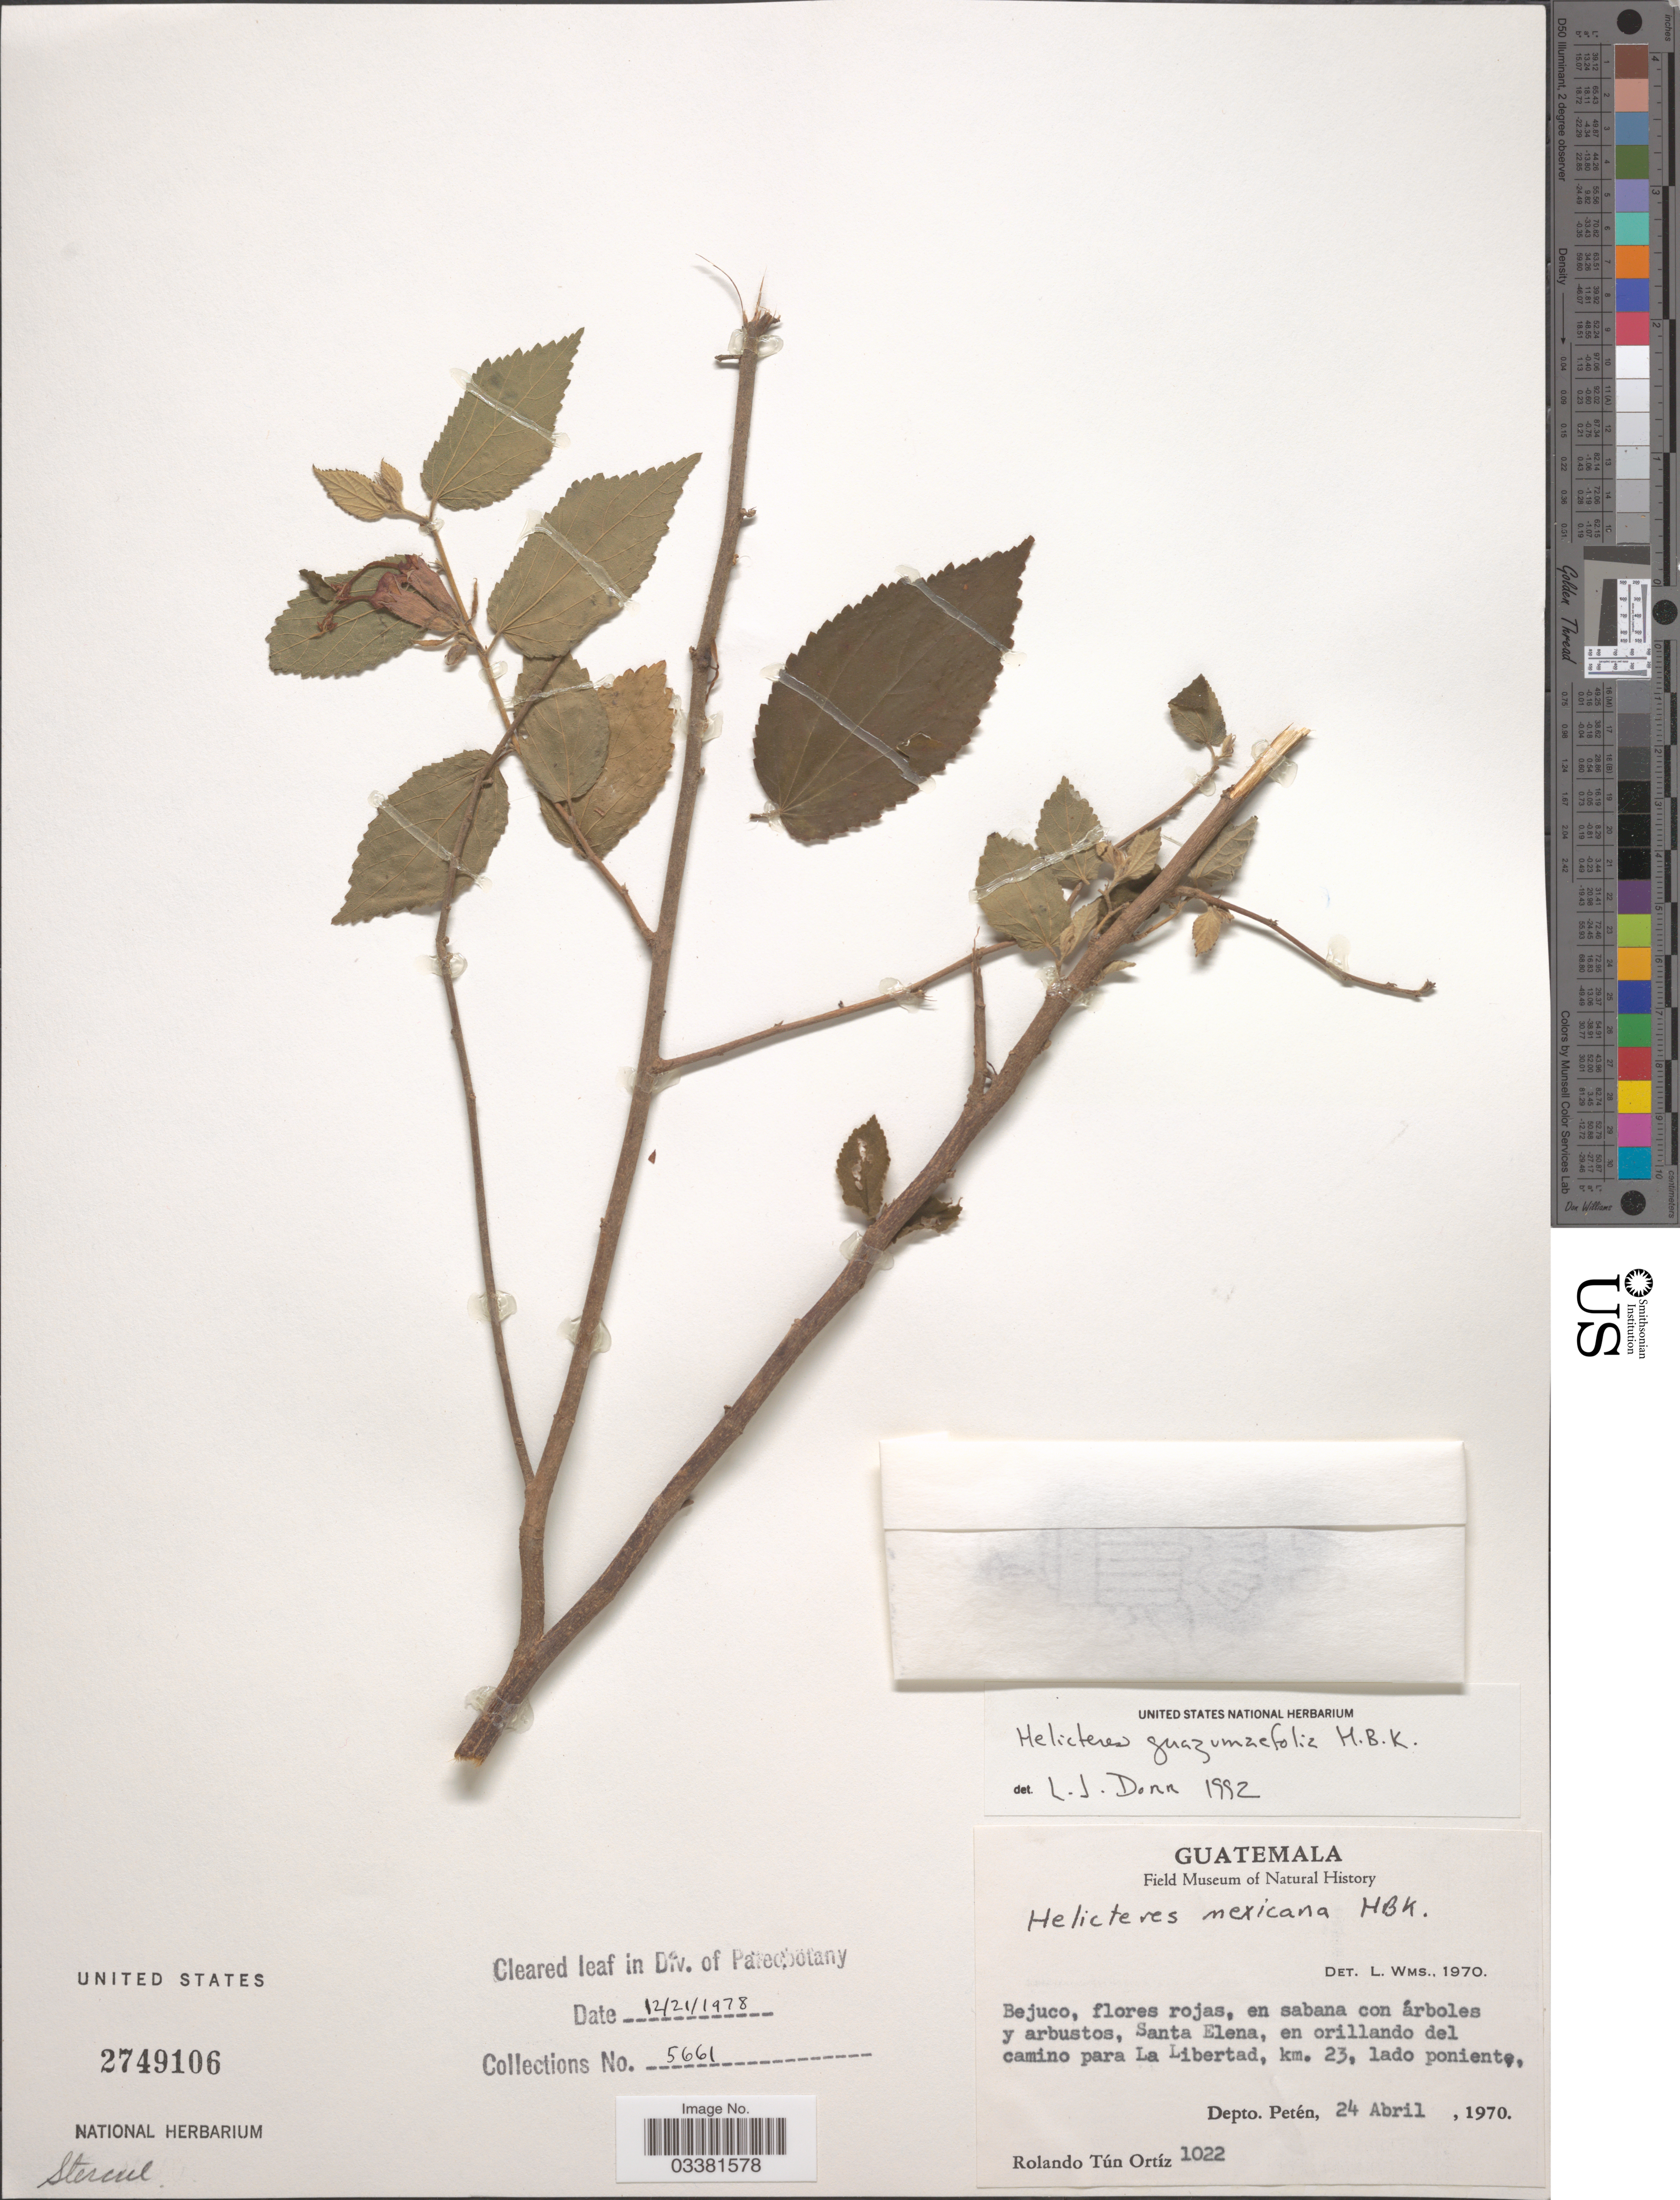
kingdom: Plantae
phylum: Tracheophyta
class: Magnoliopsida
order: Malvales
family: Malvaceae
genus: Helicteres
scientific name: Helicteres guazumifolia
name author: Kunth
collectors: R. Ortiz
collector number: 1022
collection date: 1970-04-24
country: Guatemala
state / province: El Petén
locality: Santa Elena, en orillando del camino para La Libertad, km. 23, lado poniente, Depto. Petén.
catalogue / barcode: US 2749106